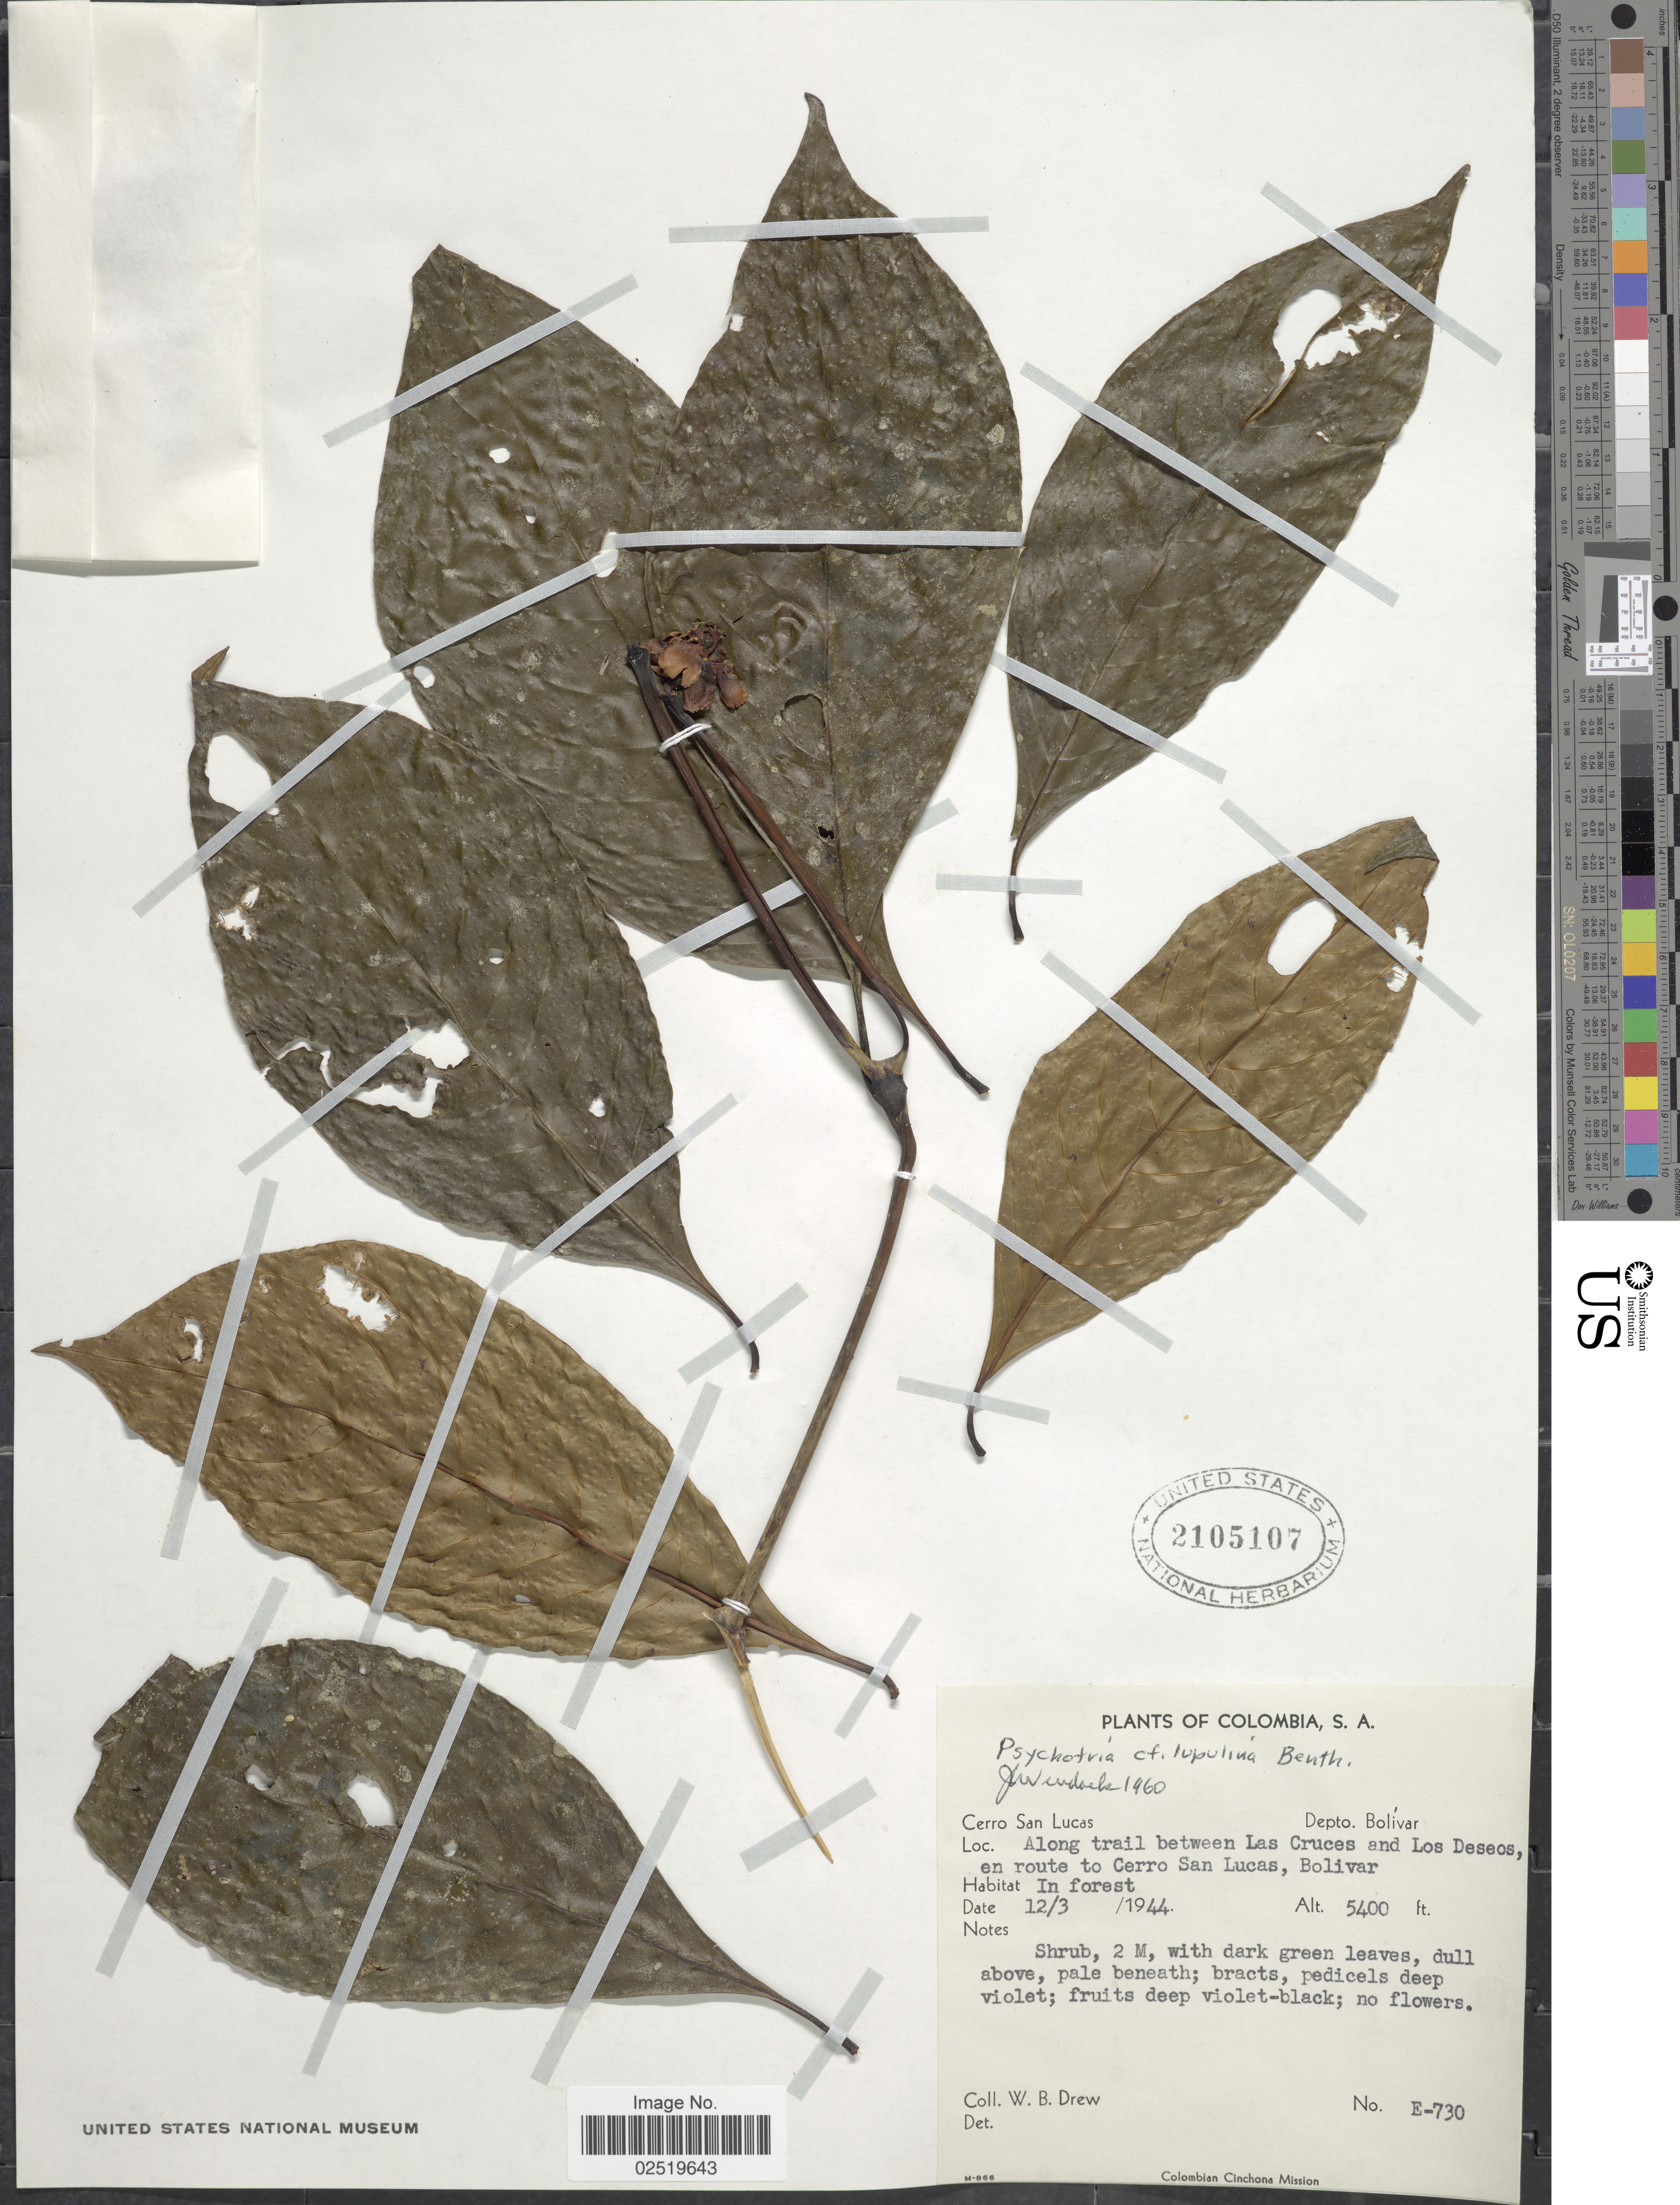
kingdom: Plantae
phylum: Tracheophyta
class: Magnoliopsida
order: Gentianales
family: Rubiaceae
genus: Psychotria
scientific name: Psychotria lupulina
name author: Benth.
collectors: W. B. Drew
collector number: E-730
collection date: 1944-03-12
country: Colombia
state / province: Bolívar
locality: Cerro San Lucas, along trail between Las Cruces and Los Deseos, en route to Cerro San Lucas.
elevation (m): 1646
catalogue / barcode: US 2105107